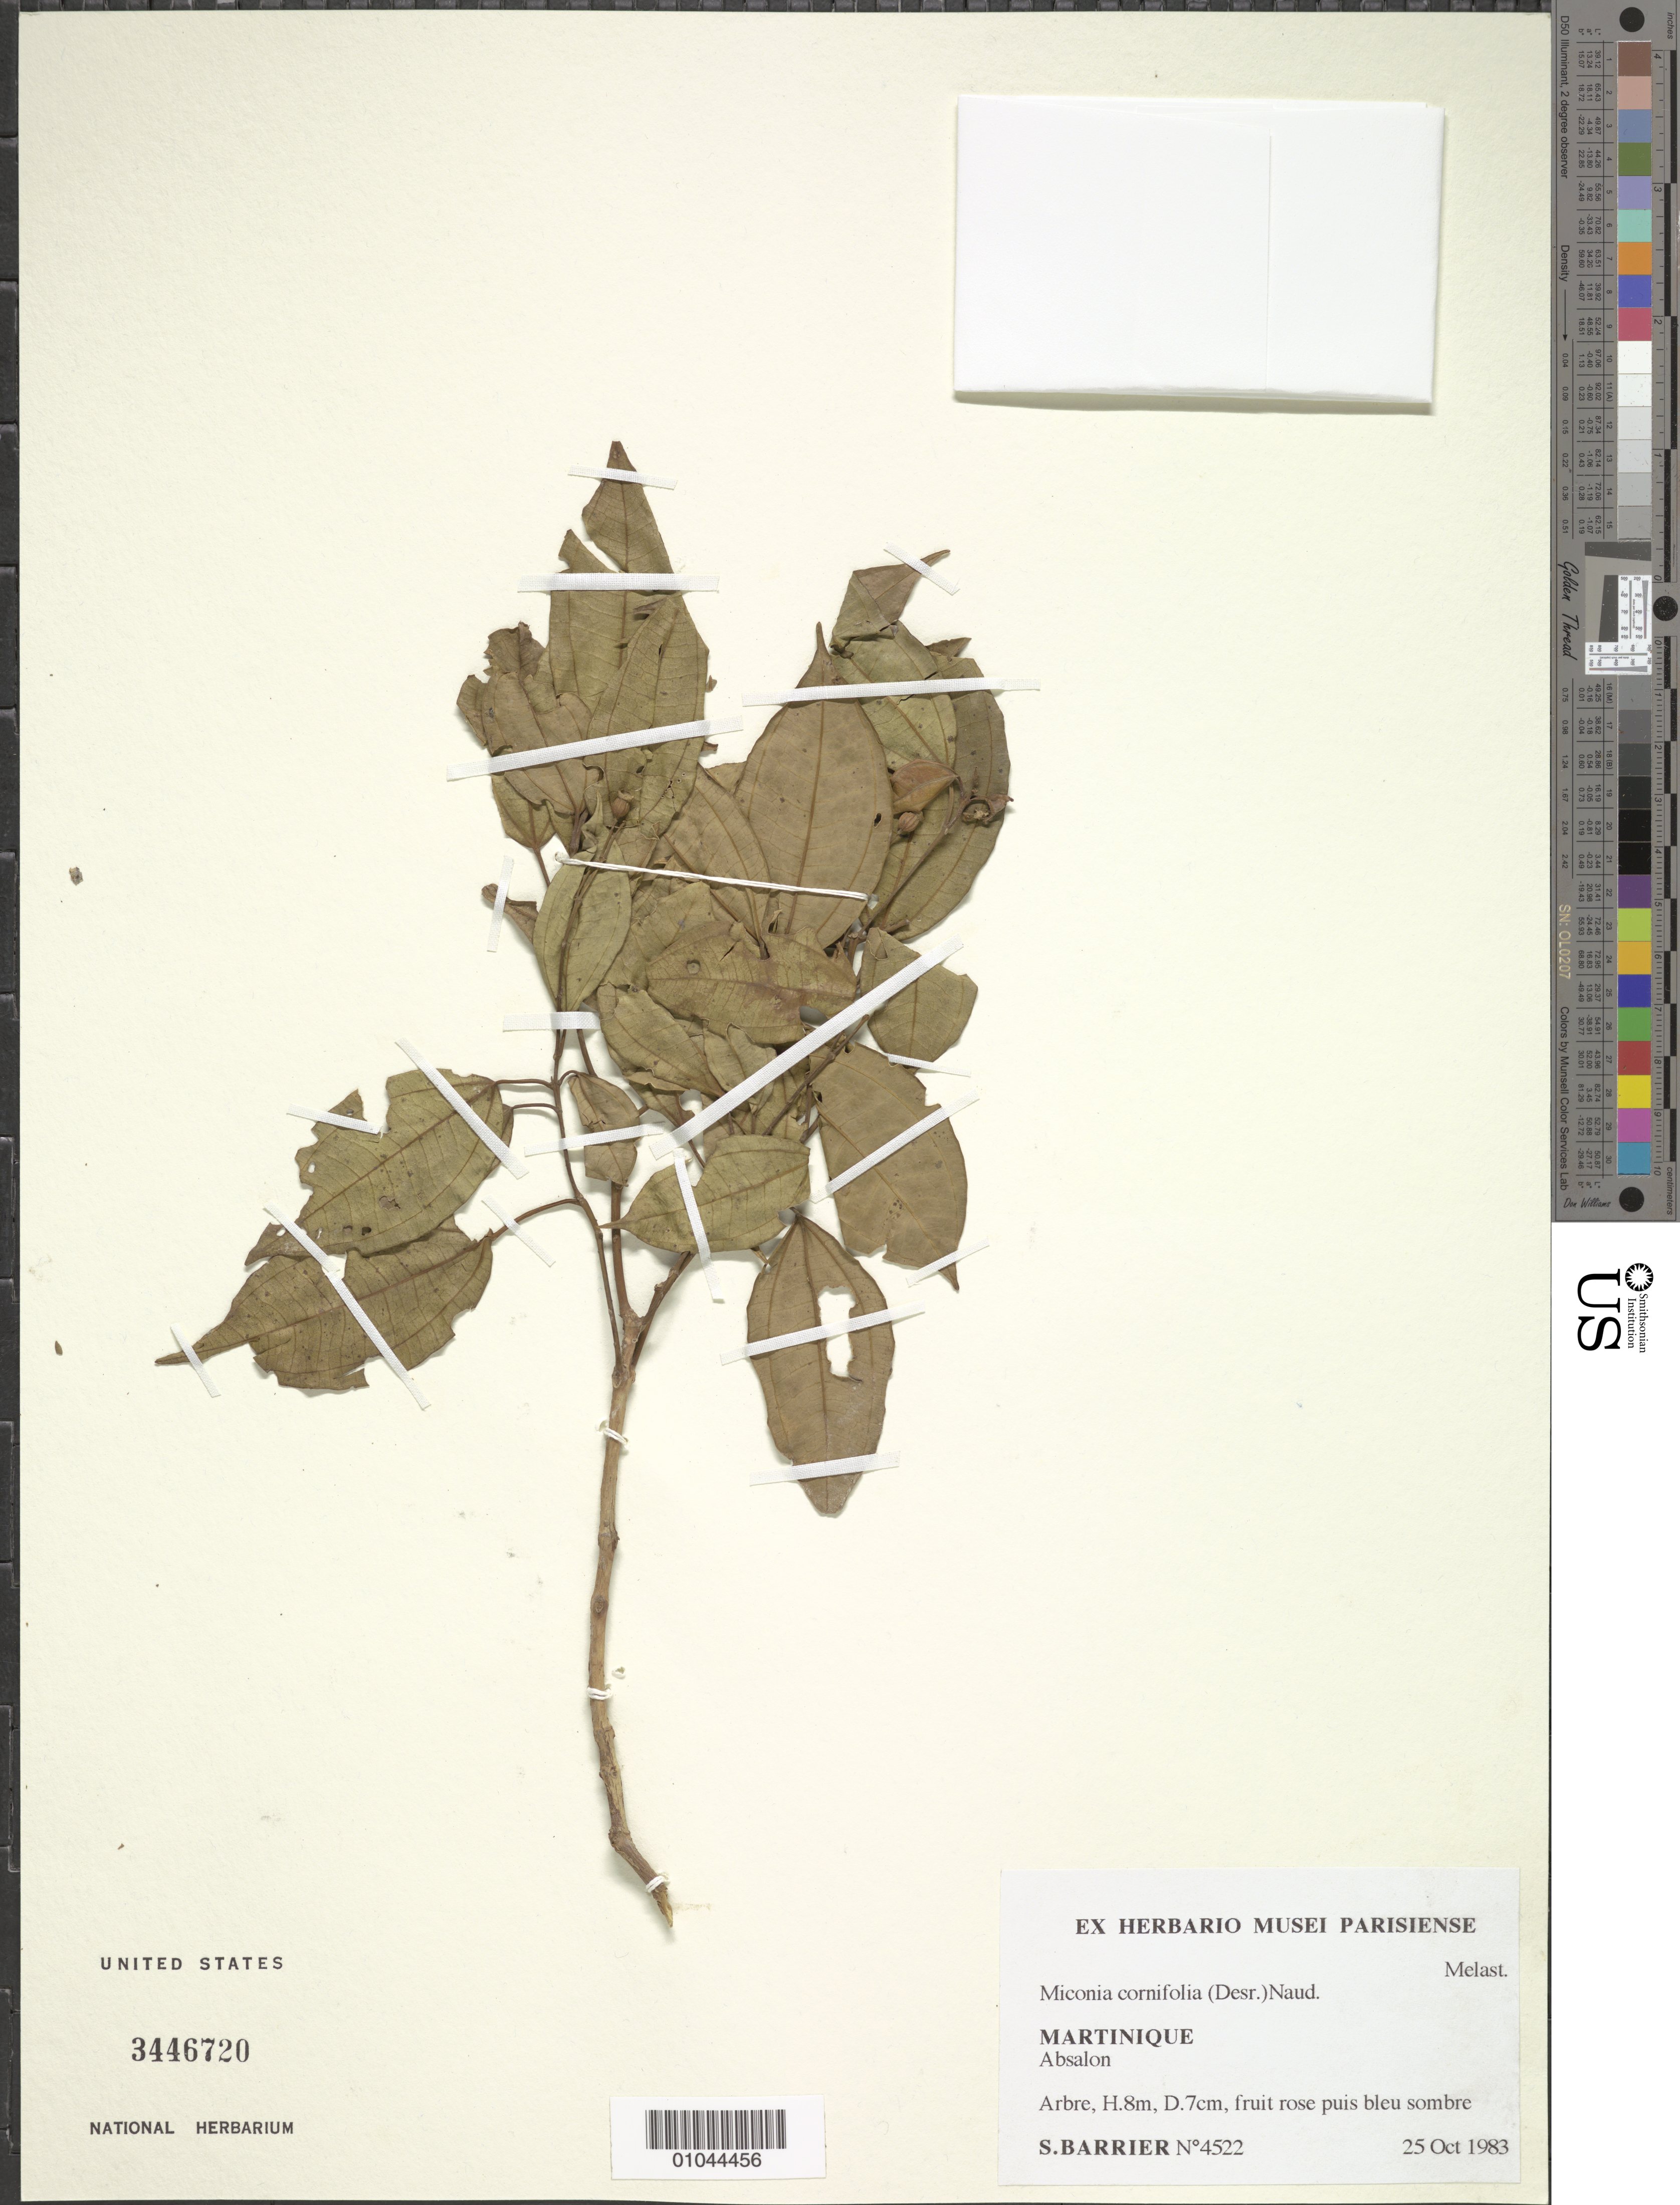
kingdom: Plantae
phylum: Tracheophyta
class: Magnoliopsida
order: Myrtales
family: Melastomataceae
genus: Miconia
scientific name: Miconia cornifolia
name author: (Desr.) Naudin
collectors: S. Barrier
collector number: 4522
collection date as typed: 25 Oct 1983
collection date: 1983-10-25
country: Martinique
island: Martinique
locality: Absalon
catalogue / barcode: US 3446720